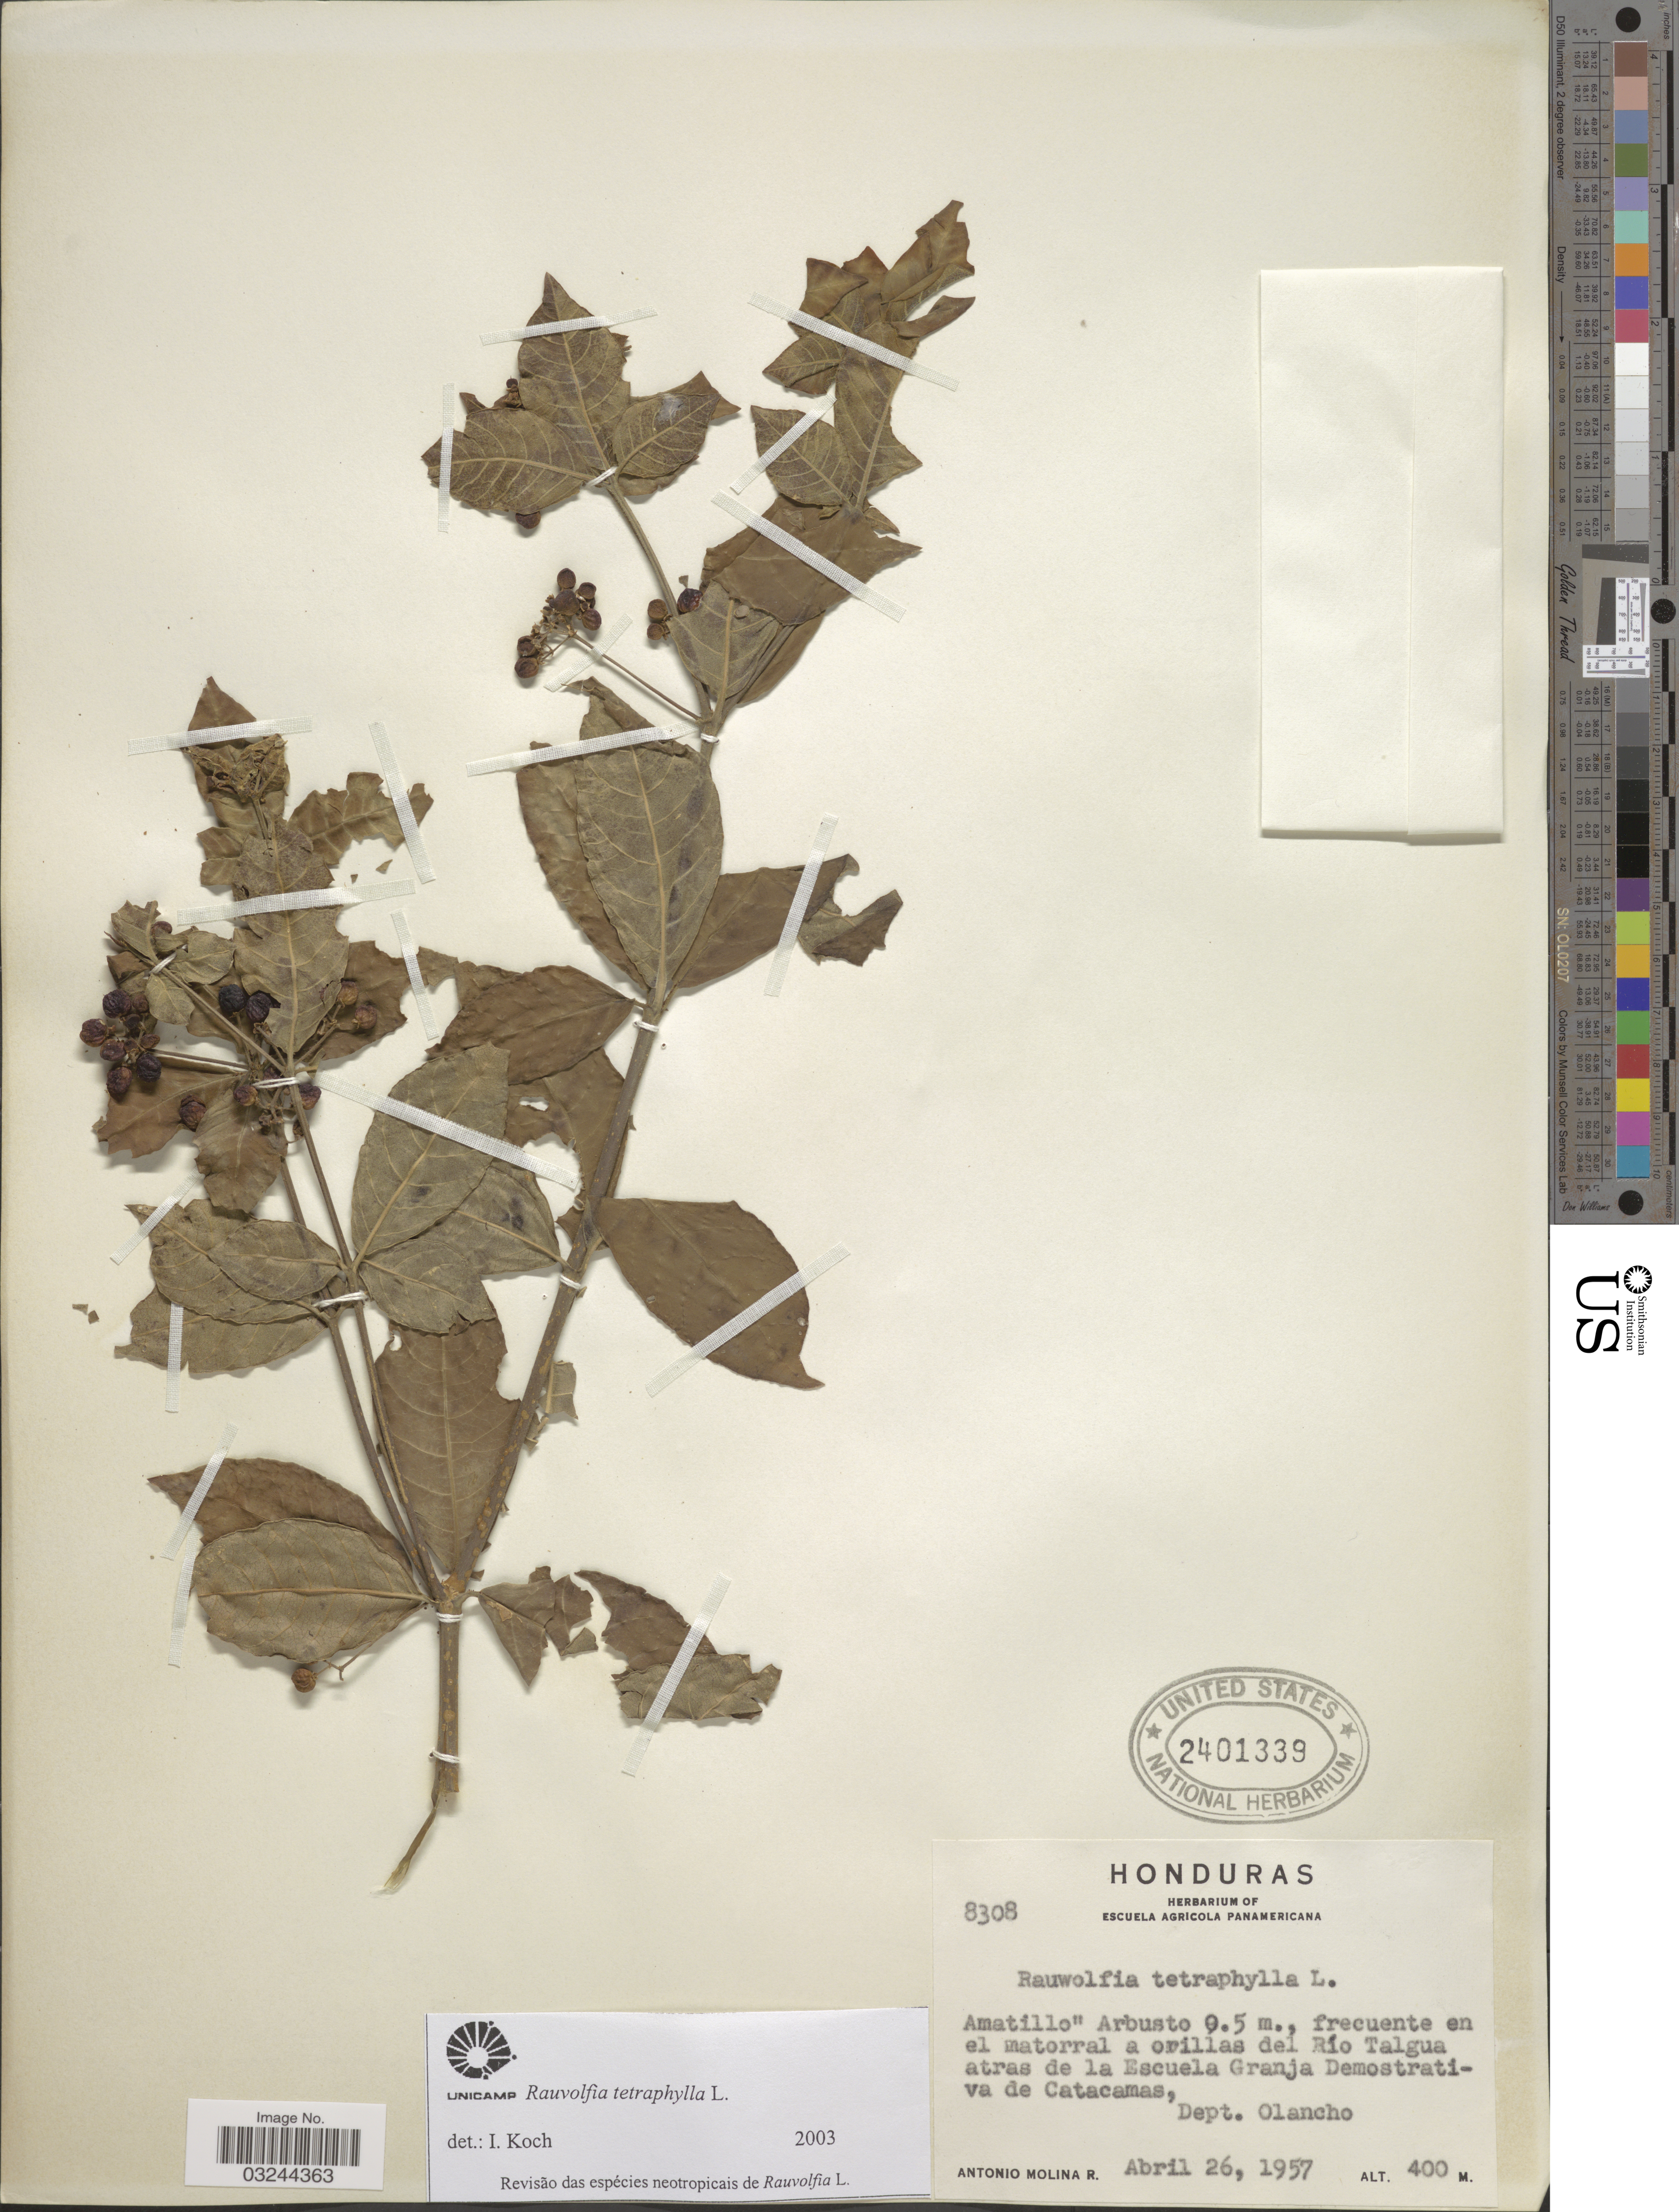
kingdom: Plantae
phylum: Tracheophyta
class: Magnoliopsida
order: Gentianales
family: Apocynaceae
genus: Rauvolfia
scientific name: Rauvolfia tetraphylla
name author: L.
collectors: A. Molina R.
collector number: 8308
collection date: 1957-04-26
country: Honduras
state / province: Olancho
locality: Frecuente en el matorral a orillas del Río Talgua atras de la Escuela Granja Demostrativa de Catacamas, Dept. Olancho.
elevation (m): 400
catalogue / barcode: US 2401339